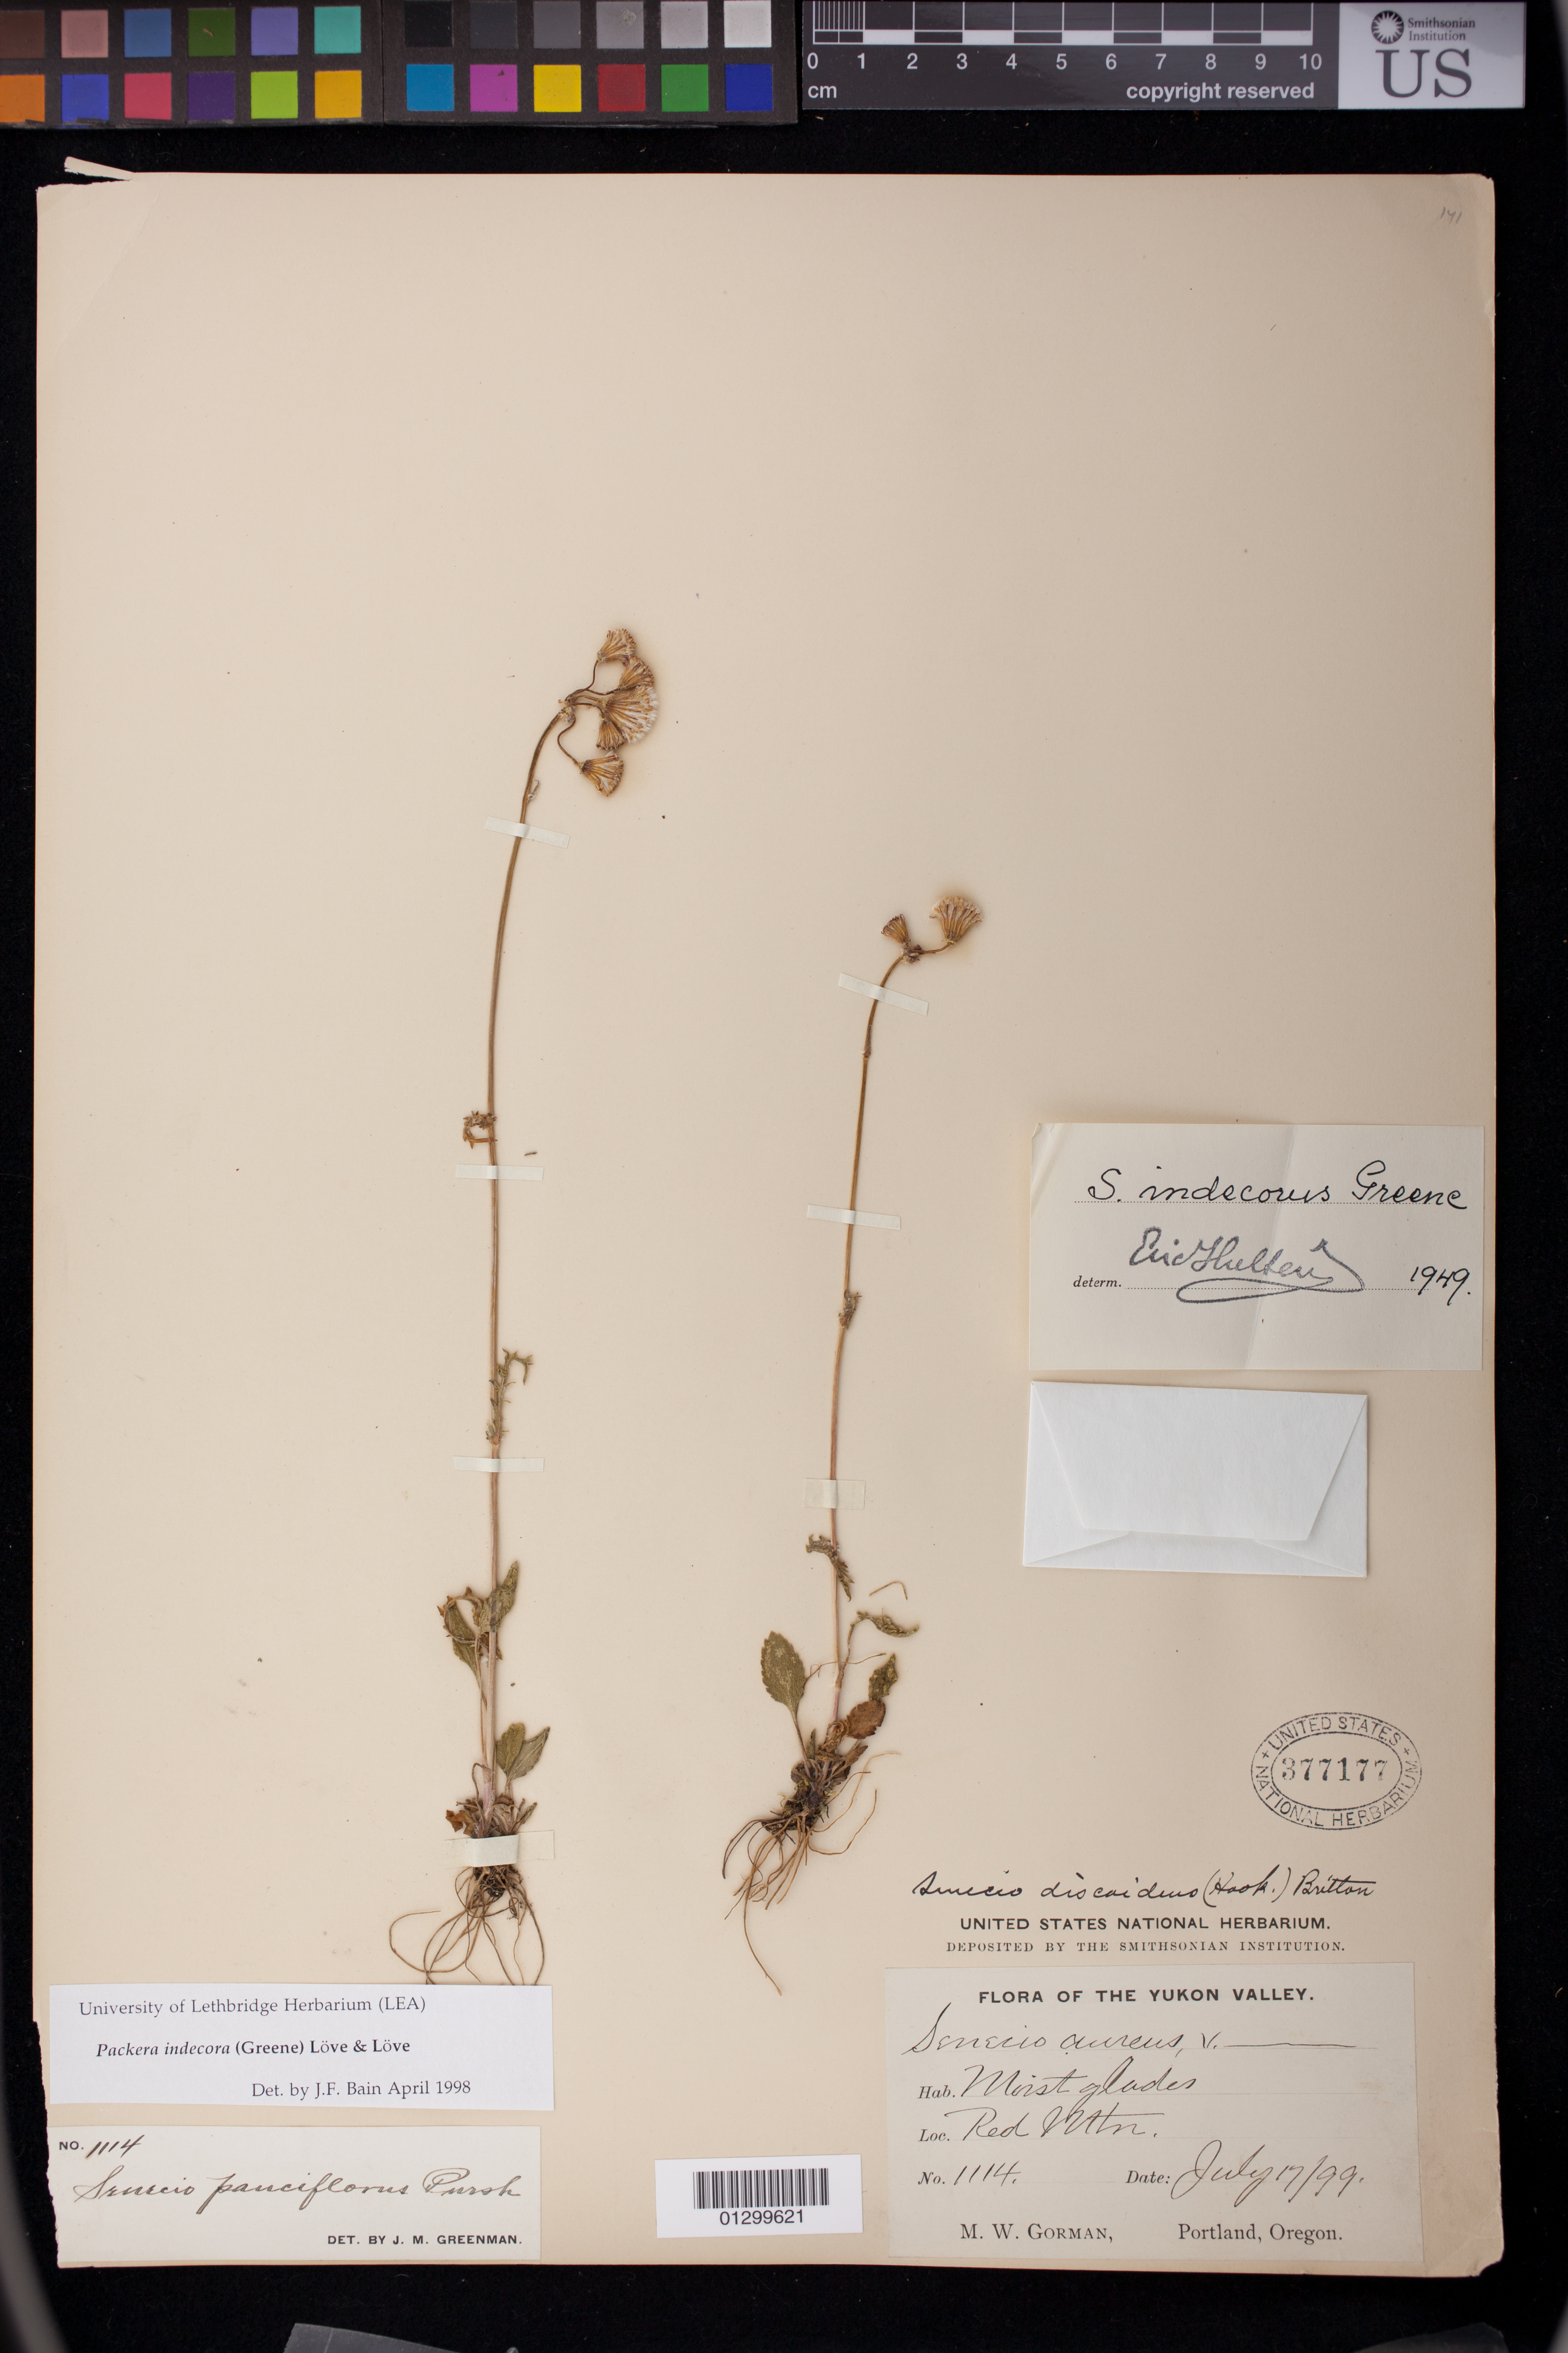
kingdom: Plantae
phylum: Tracheophyta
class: Magnoliopsida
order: Asterales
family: Asteraceae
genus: Packera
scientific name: Packera indecora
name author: (Greene) Á. Löve & D. Löve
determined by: Bain, J. F.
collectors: M. W. Gorman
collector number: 1114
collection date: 1899-07-17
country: Canada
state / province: Yukon Territory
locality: Red Mountain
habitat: Moist glades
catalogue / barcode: US 377177